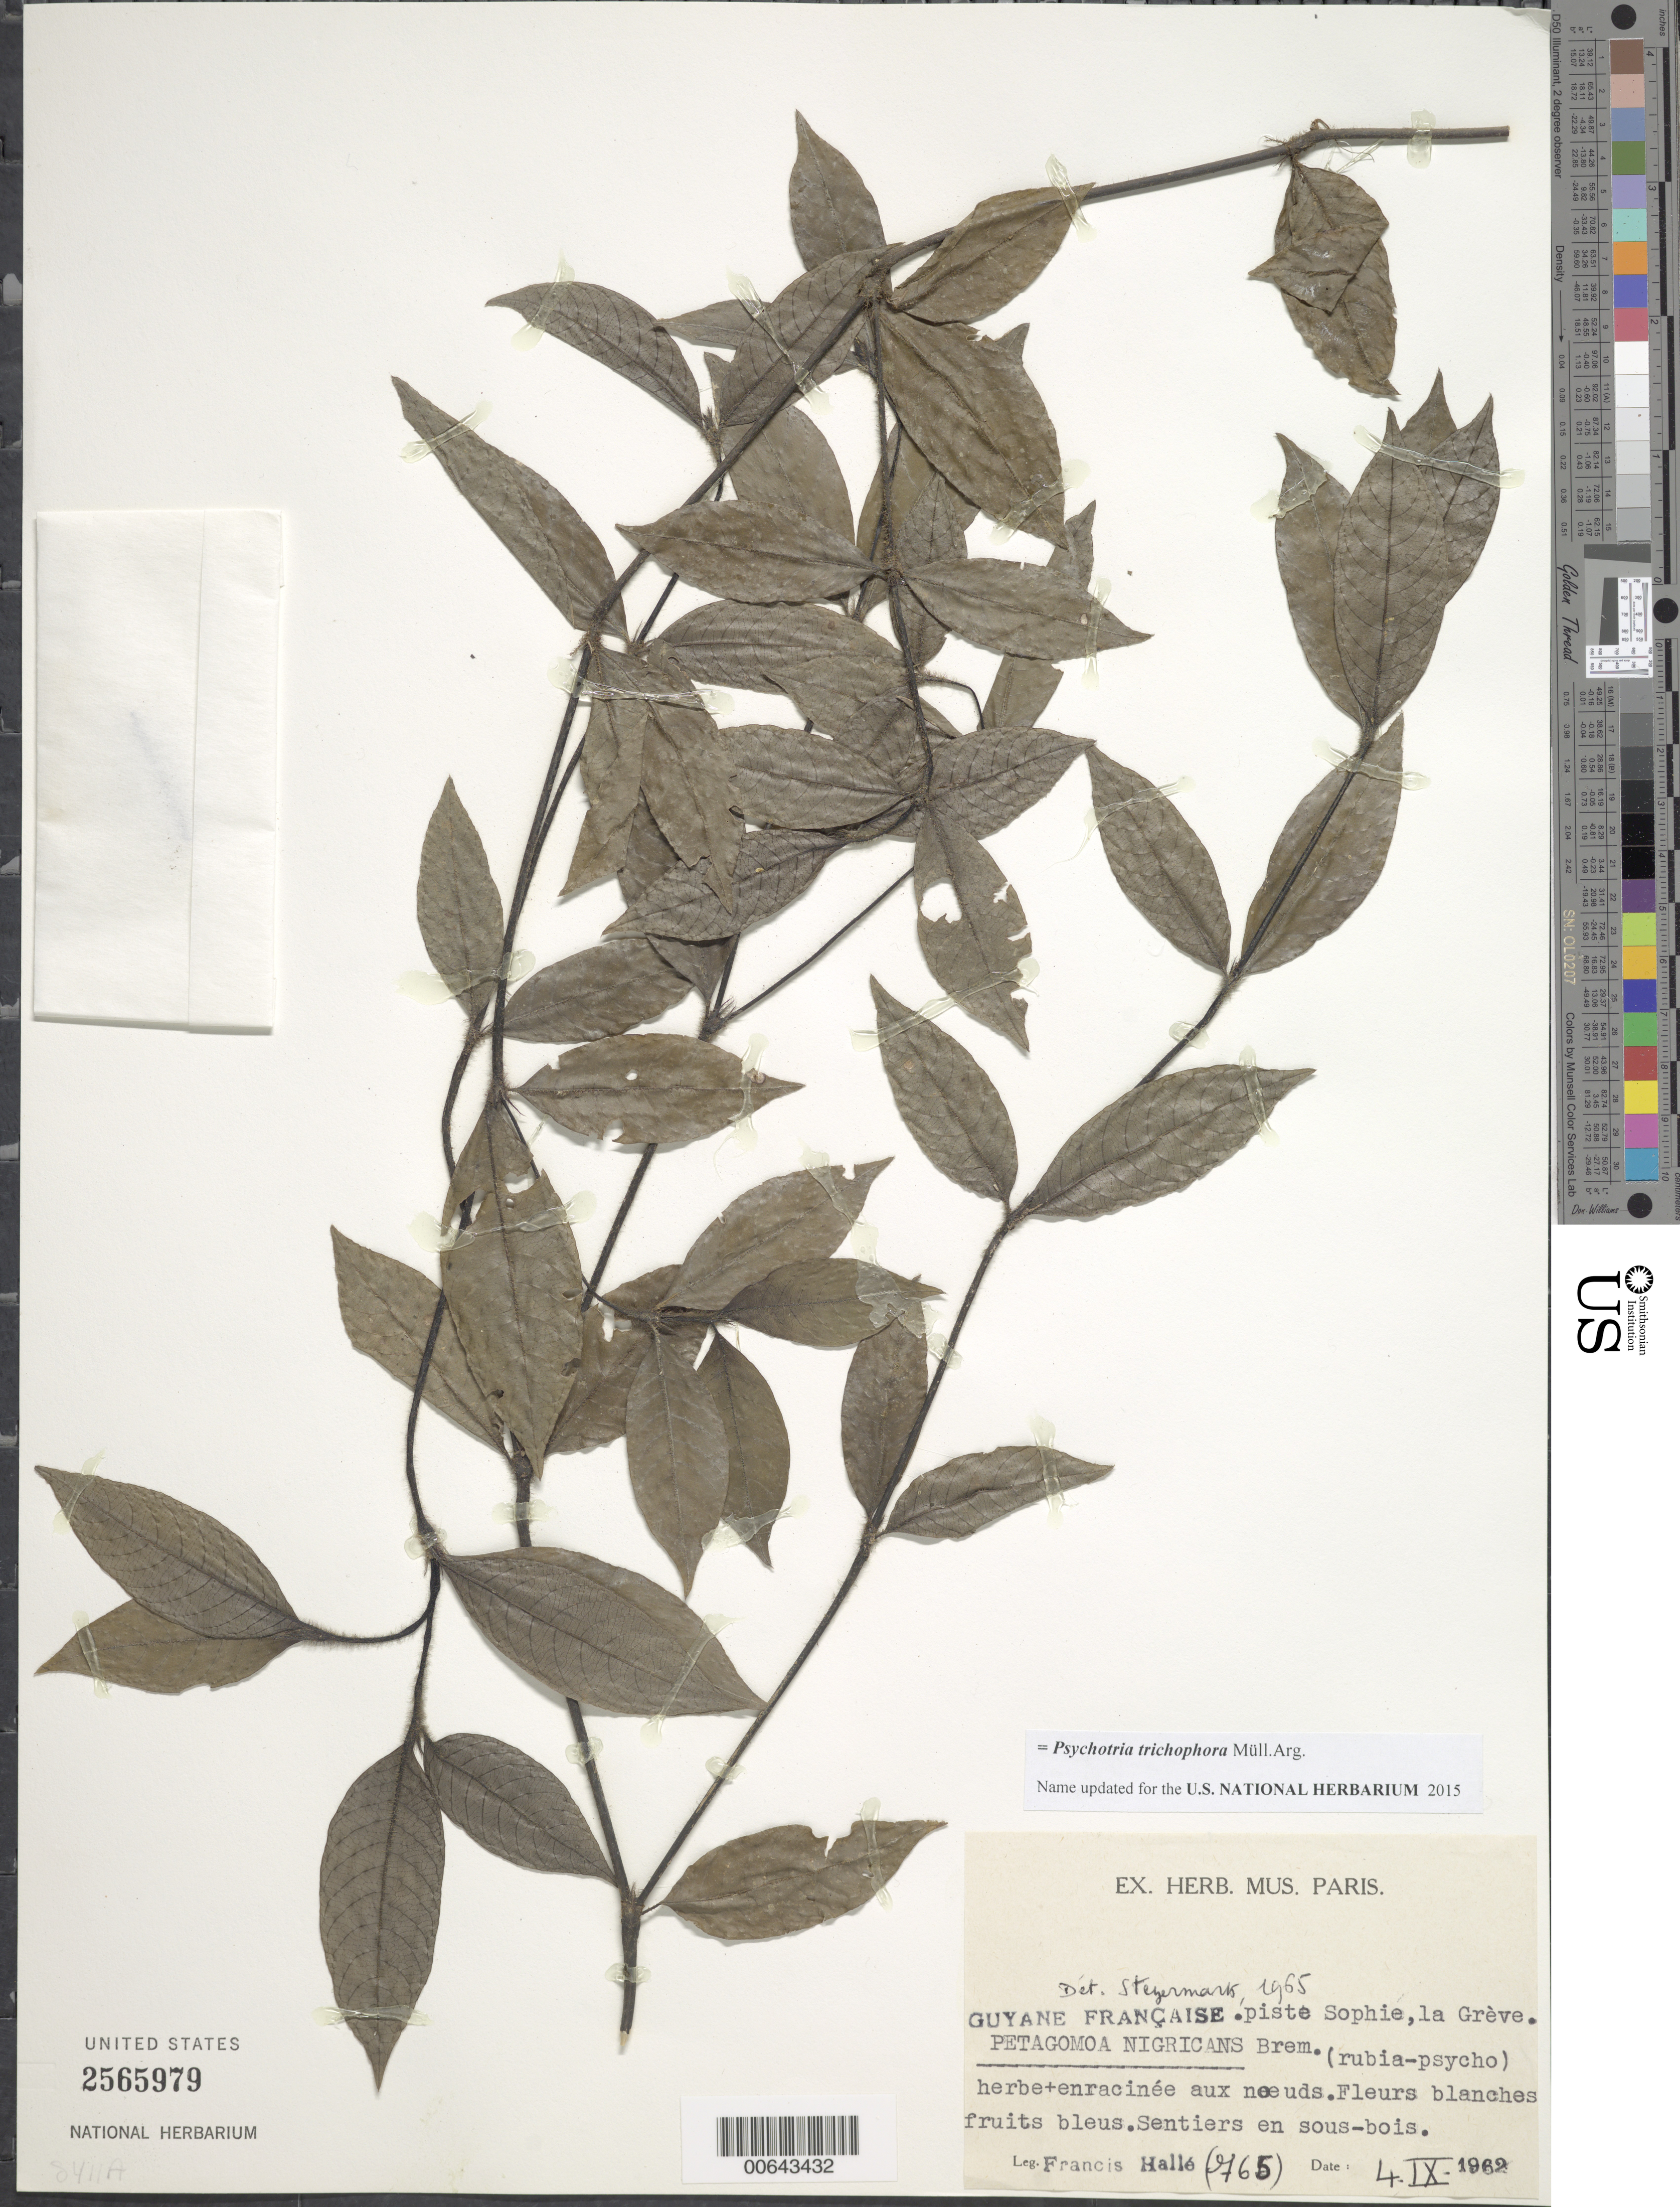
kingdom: Plantae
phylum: Tracheophyta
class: Magnoliopsida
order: Gentianales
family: Rubiaceae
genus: Psychotria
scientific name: Psychotria trichophora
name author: Müll. Arg.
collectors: F. Hallé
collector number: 765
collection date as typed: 4-Sep-62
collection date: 1962-09-04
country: French Guiana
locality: Piste Sophie - La Grêve, Bassin de la Mana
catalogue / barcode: US 2565979